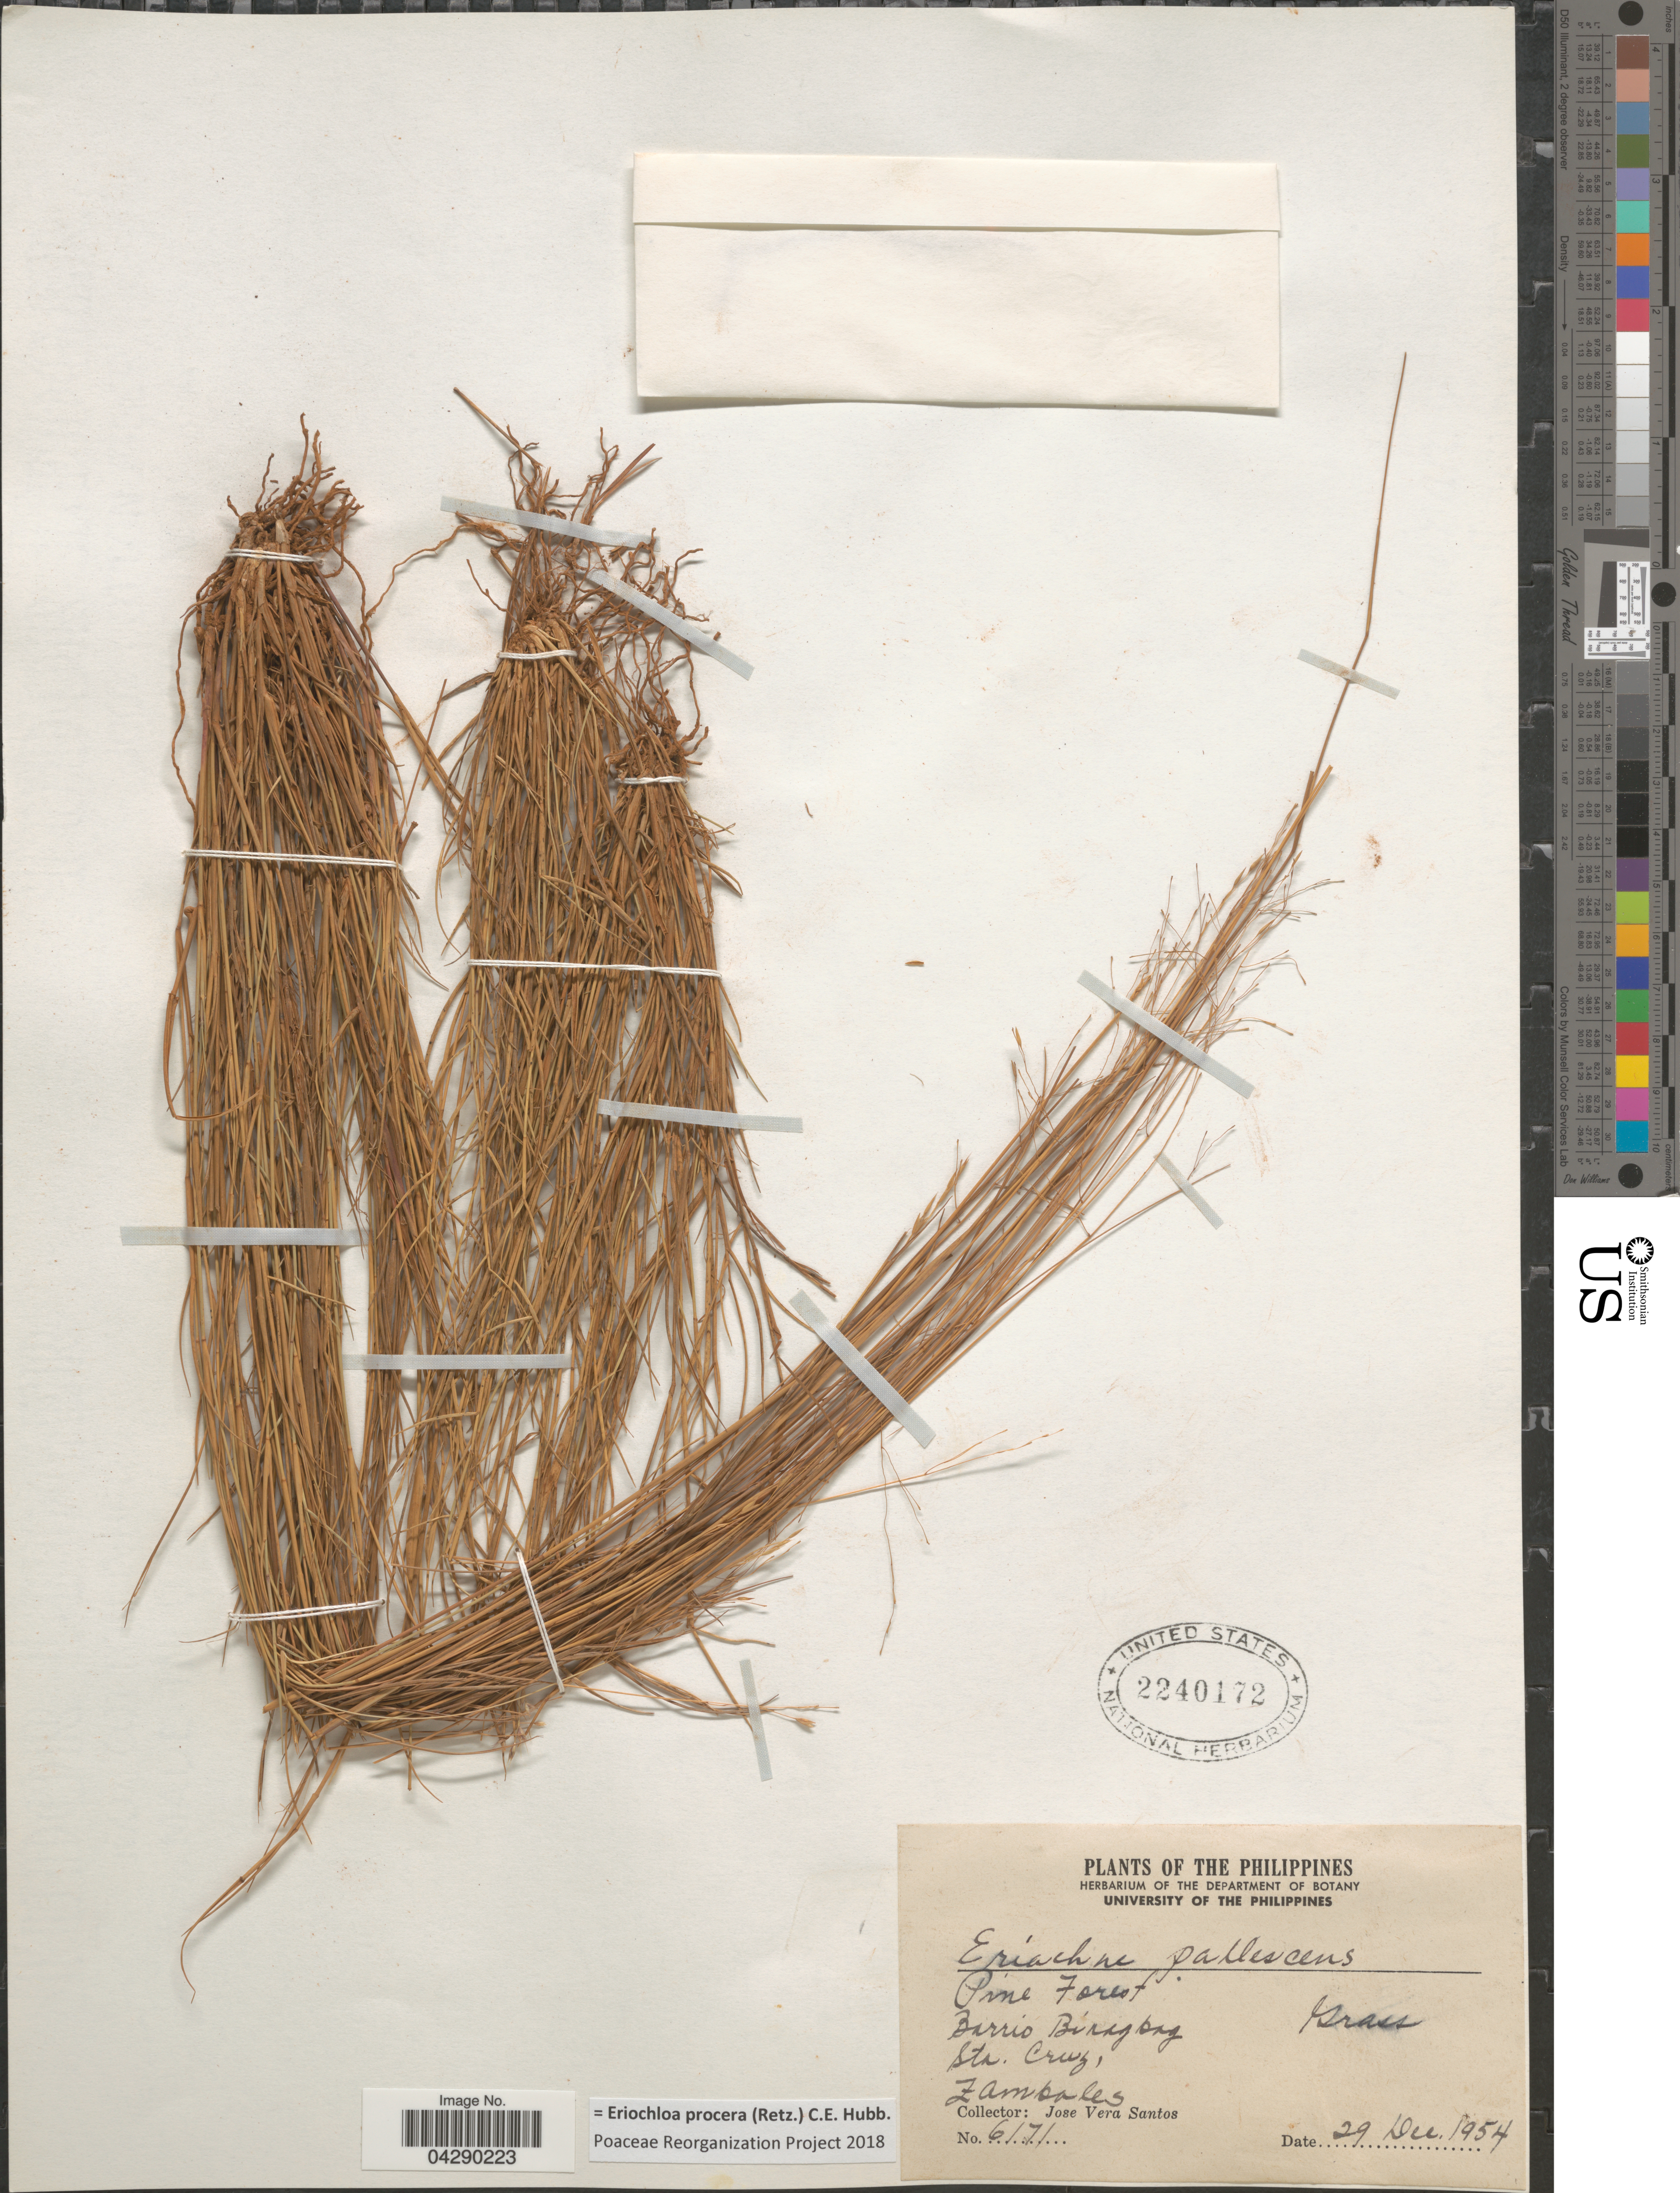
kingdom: Plantae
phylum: Tracheophyta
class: Liliopsida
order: Poales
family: Poaceae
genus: Eriochloa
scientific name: Eriochloa procera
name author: (Retz.) C.E. Hubb.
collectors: J. Santos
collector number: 6171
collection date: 1954-12-29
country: Philippines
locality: Pine Forest. Barrio Binagbag. Sta. Cruz, Zambales.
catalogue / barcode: US 2240172